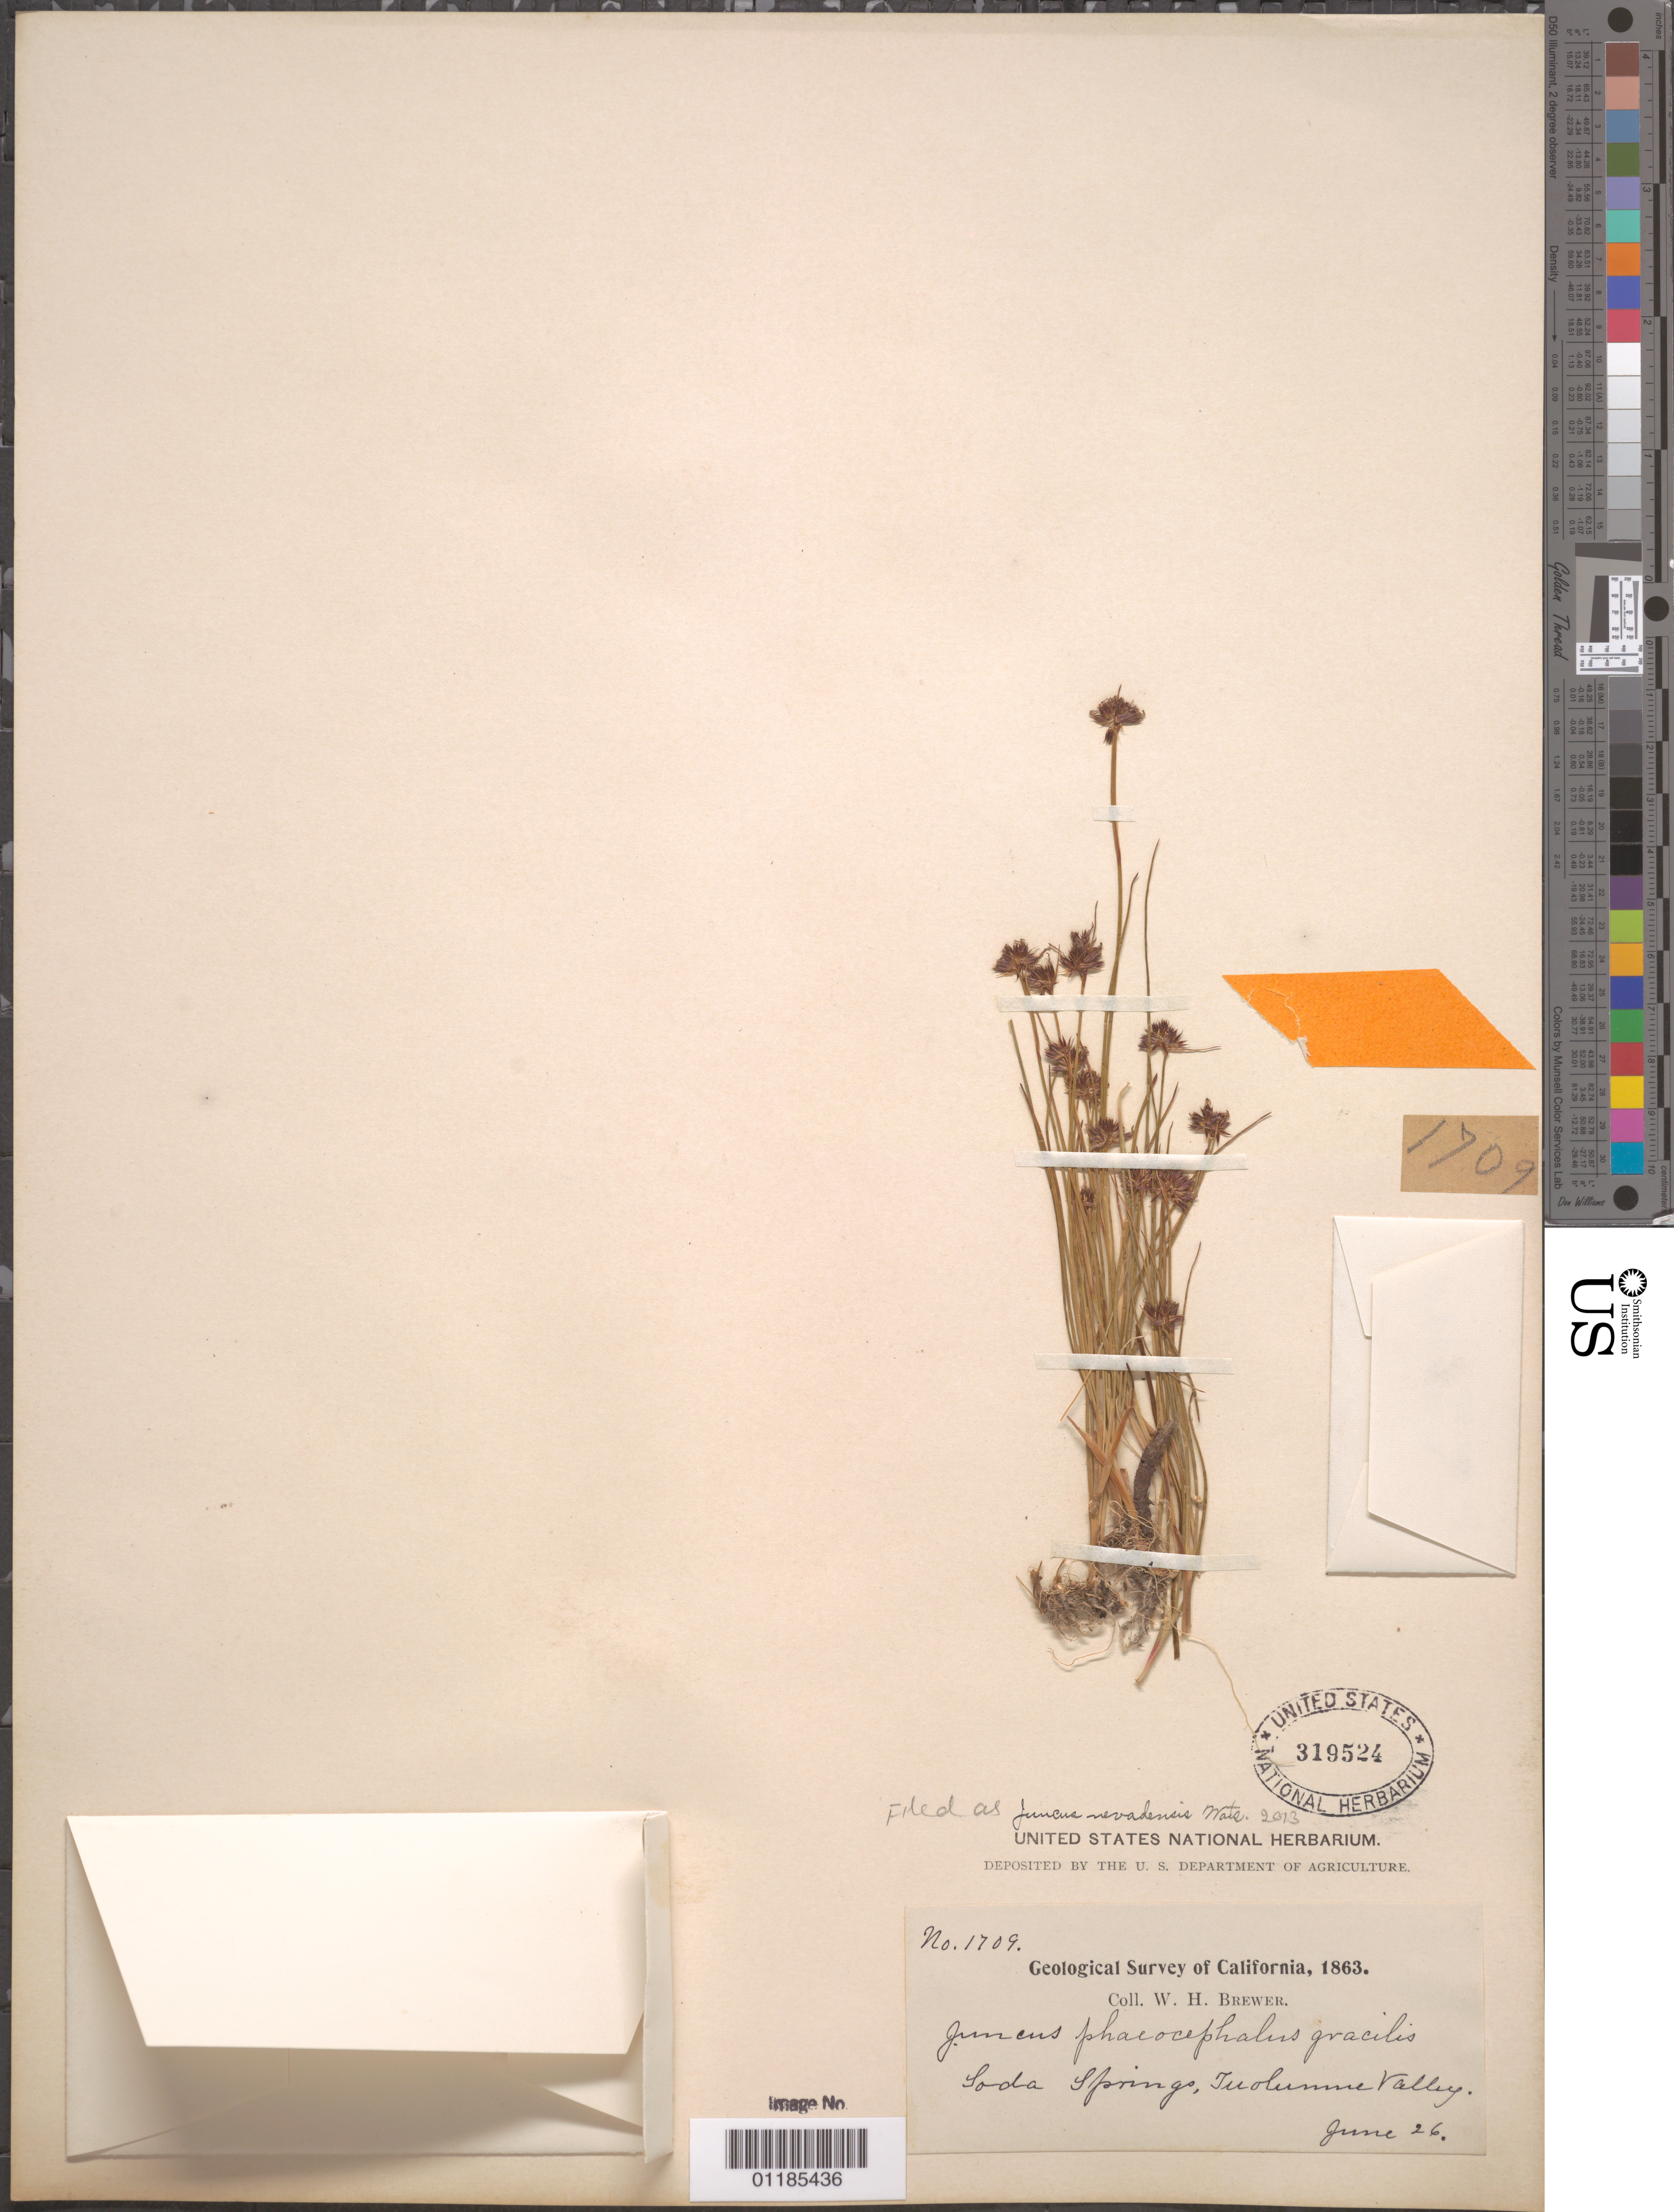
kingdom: Plantae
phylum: Tracheophyta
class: Liliopsida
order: Poales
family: Juncaceae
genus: Juncus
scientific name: Juncus nevadensis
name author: S. Watson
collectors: W. H. Brewer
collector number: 1709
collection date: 1863-06-26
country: United States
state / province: California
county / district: Tuolumne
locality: Soda Spring, Tuolumne Valley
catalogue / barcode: US 319524